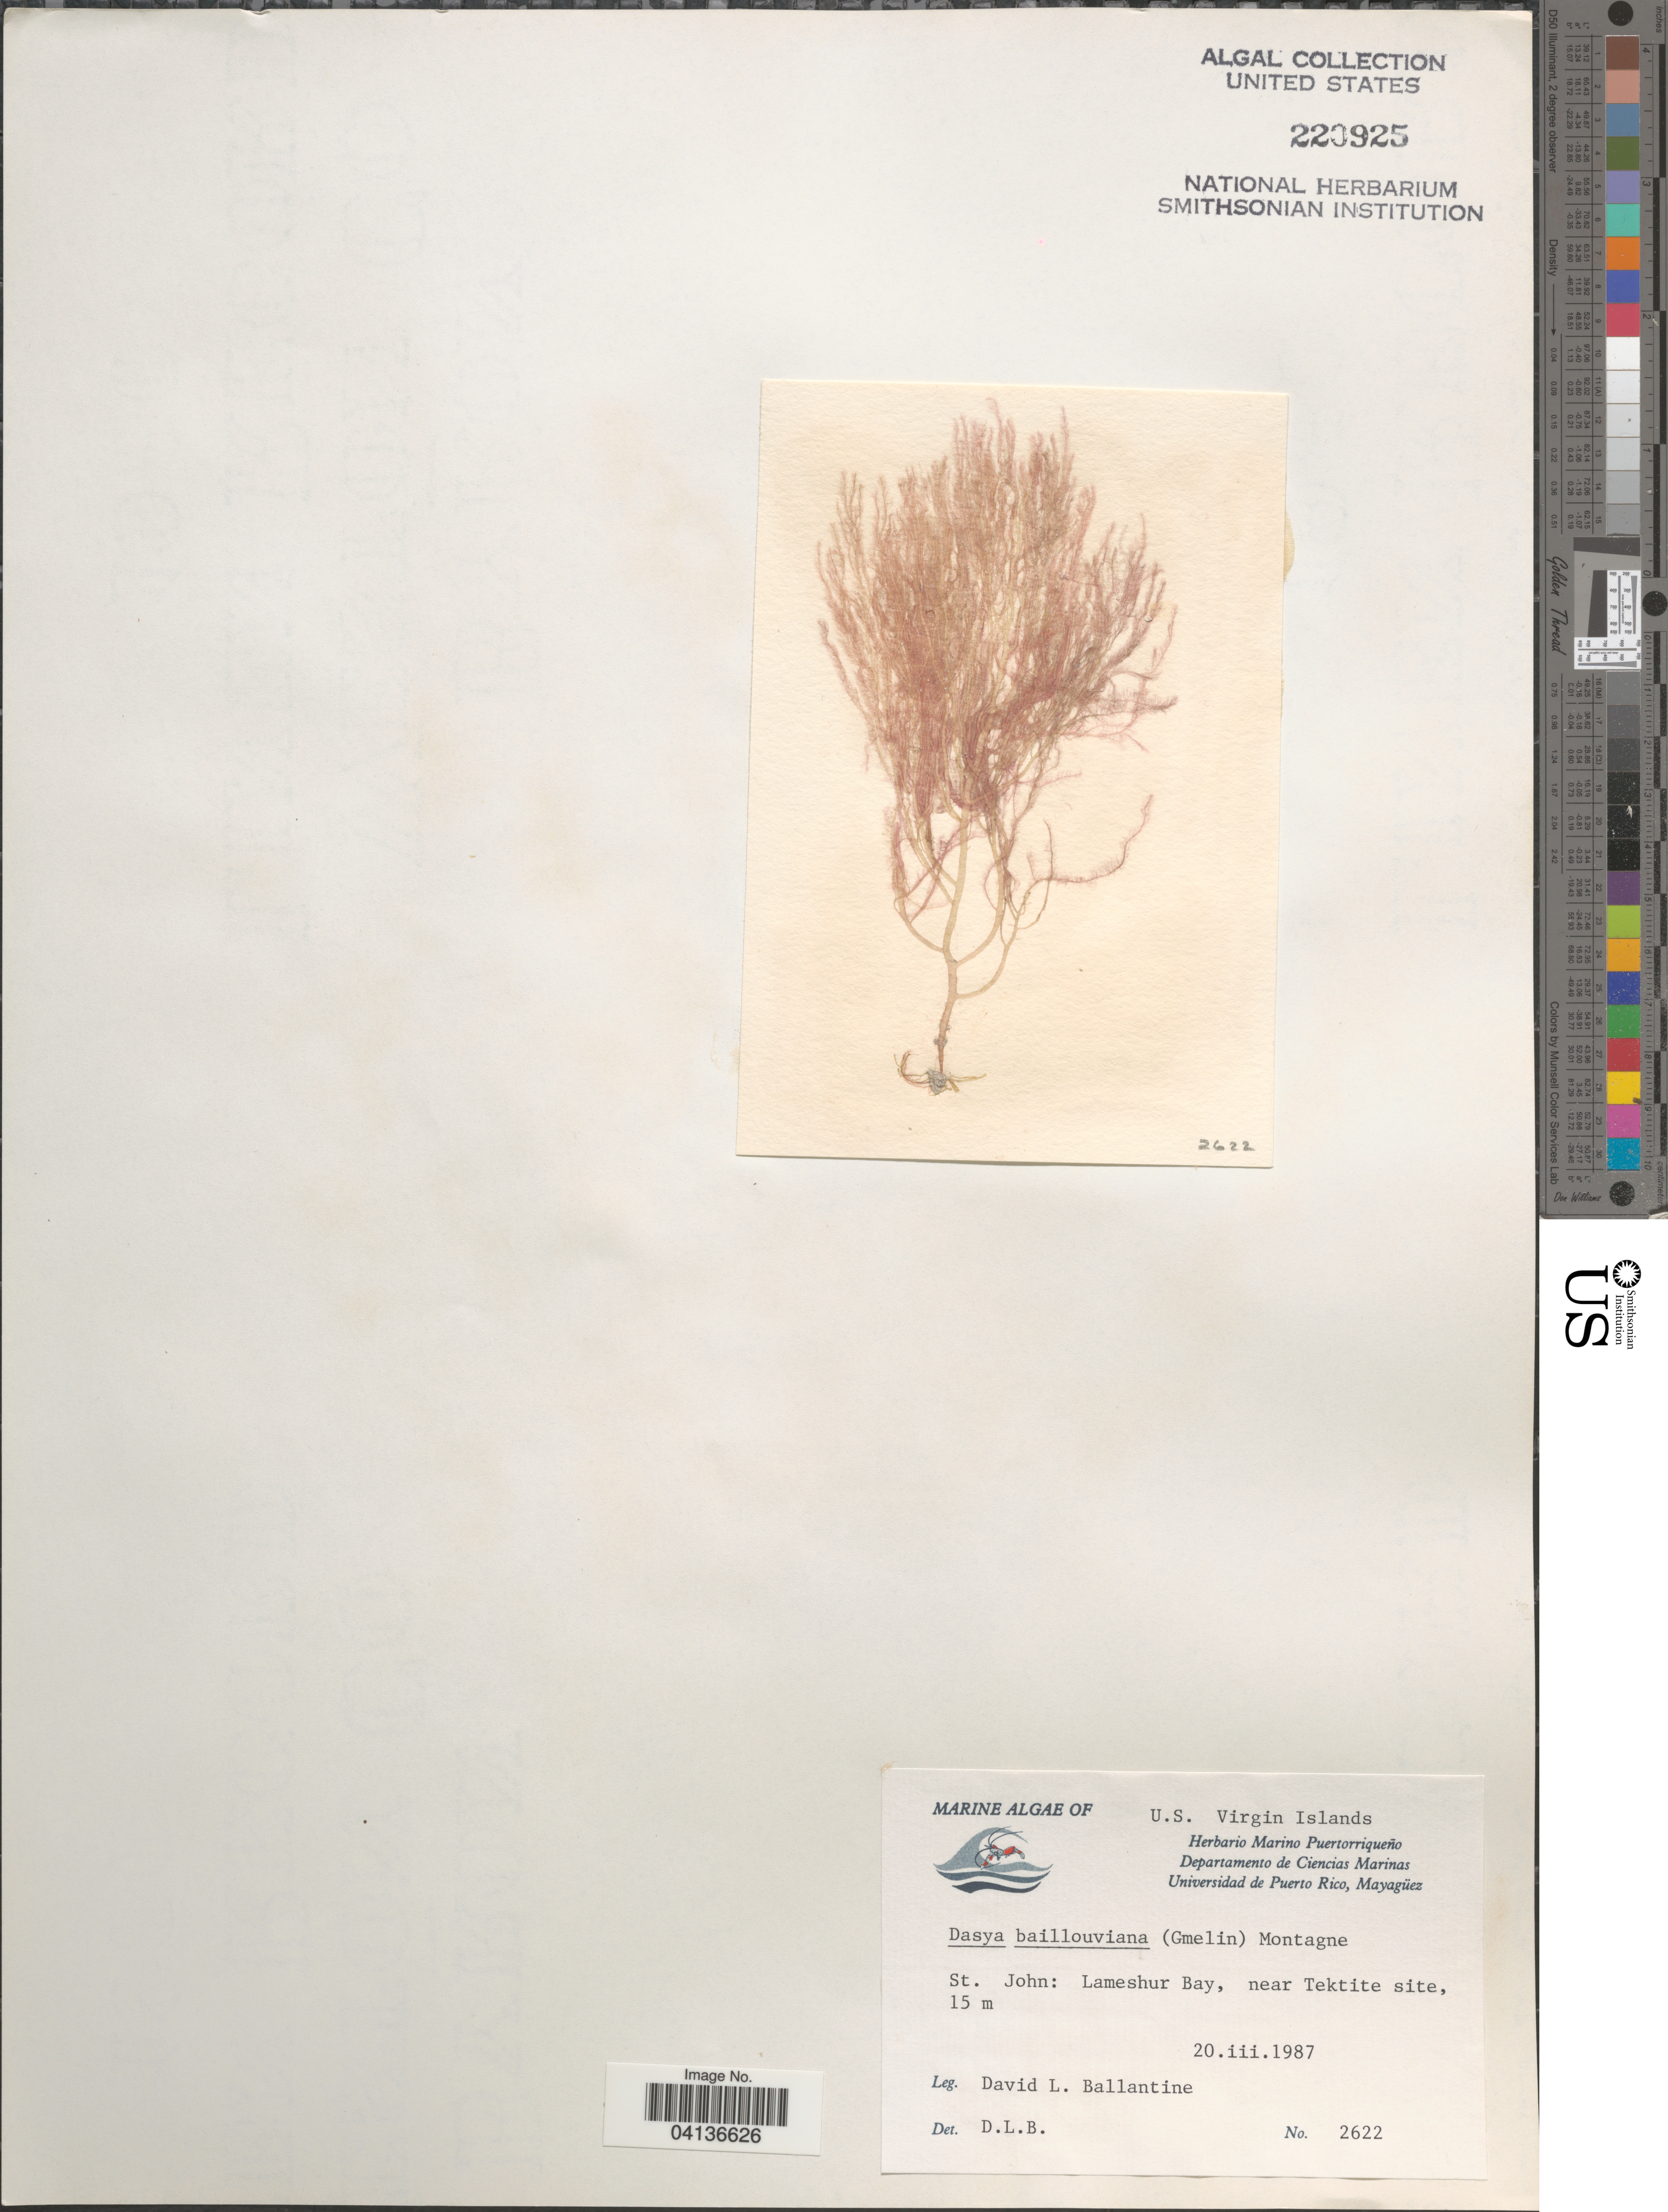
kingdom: Plantae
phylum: Rhodophyta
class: Florideophyceae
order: Ceramiales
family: Dasyaceae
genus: Dasya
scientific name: Dasya pedicellata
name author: (C. Agardh) C. Agardh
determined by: Algae name updating Project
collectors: D.L. Ballantine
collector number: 2622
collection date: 1987-03-20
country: U.S. Virgin Islands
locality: St. John: Lameshur Bay, near Tektite site.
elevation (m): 15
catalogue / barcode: US 220925